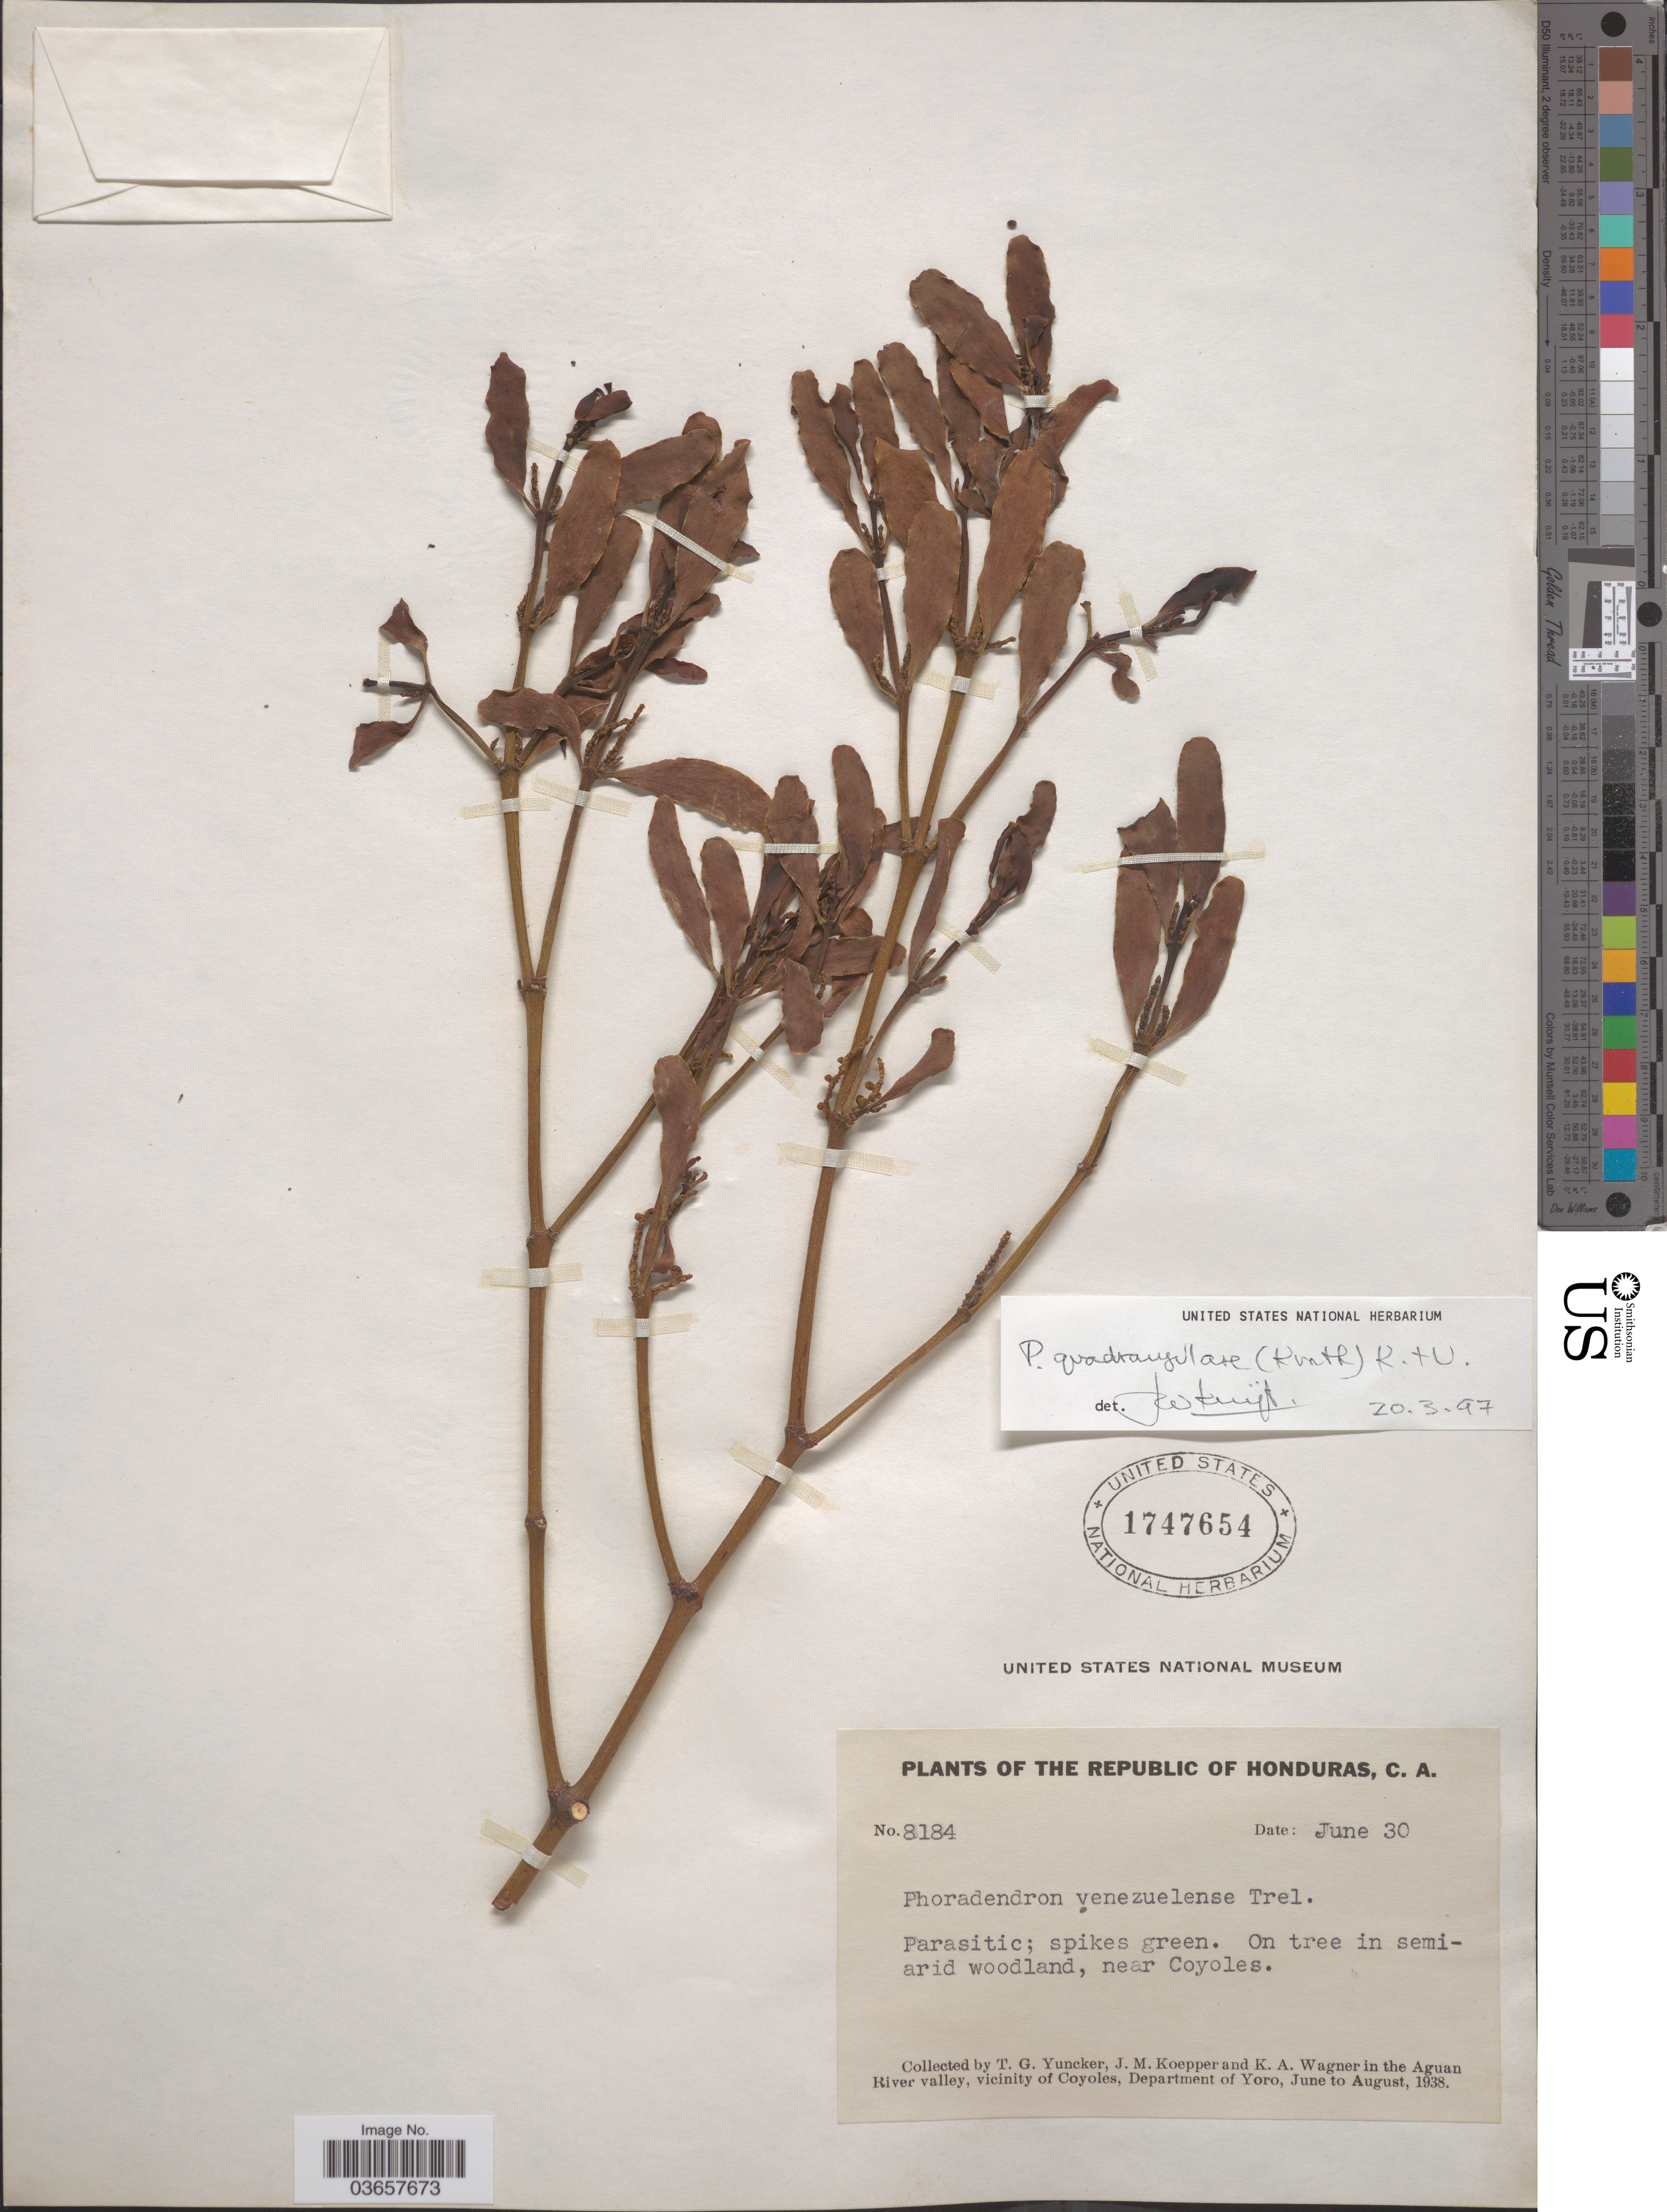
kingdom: Plantae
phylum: Tracheophyta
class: Magnoliopsida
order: Santalales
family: Viscaceae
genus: Phoradendron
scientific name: Phoradendron quadrangulare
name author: (Kunth) Griseb.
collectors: T. G. Yuncker, J. M. Koepper & K. A. Wagner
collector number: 8184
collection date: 1938-06-30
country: Honduras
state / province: Yoro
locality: Near Coyoles. In the Aguan River valley, vicinity of Coyoles, Department of Yoro.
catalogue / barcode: US 1747654